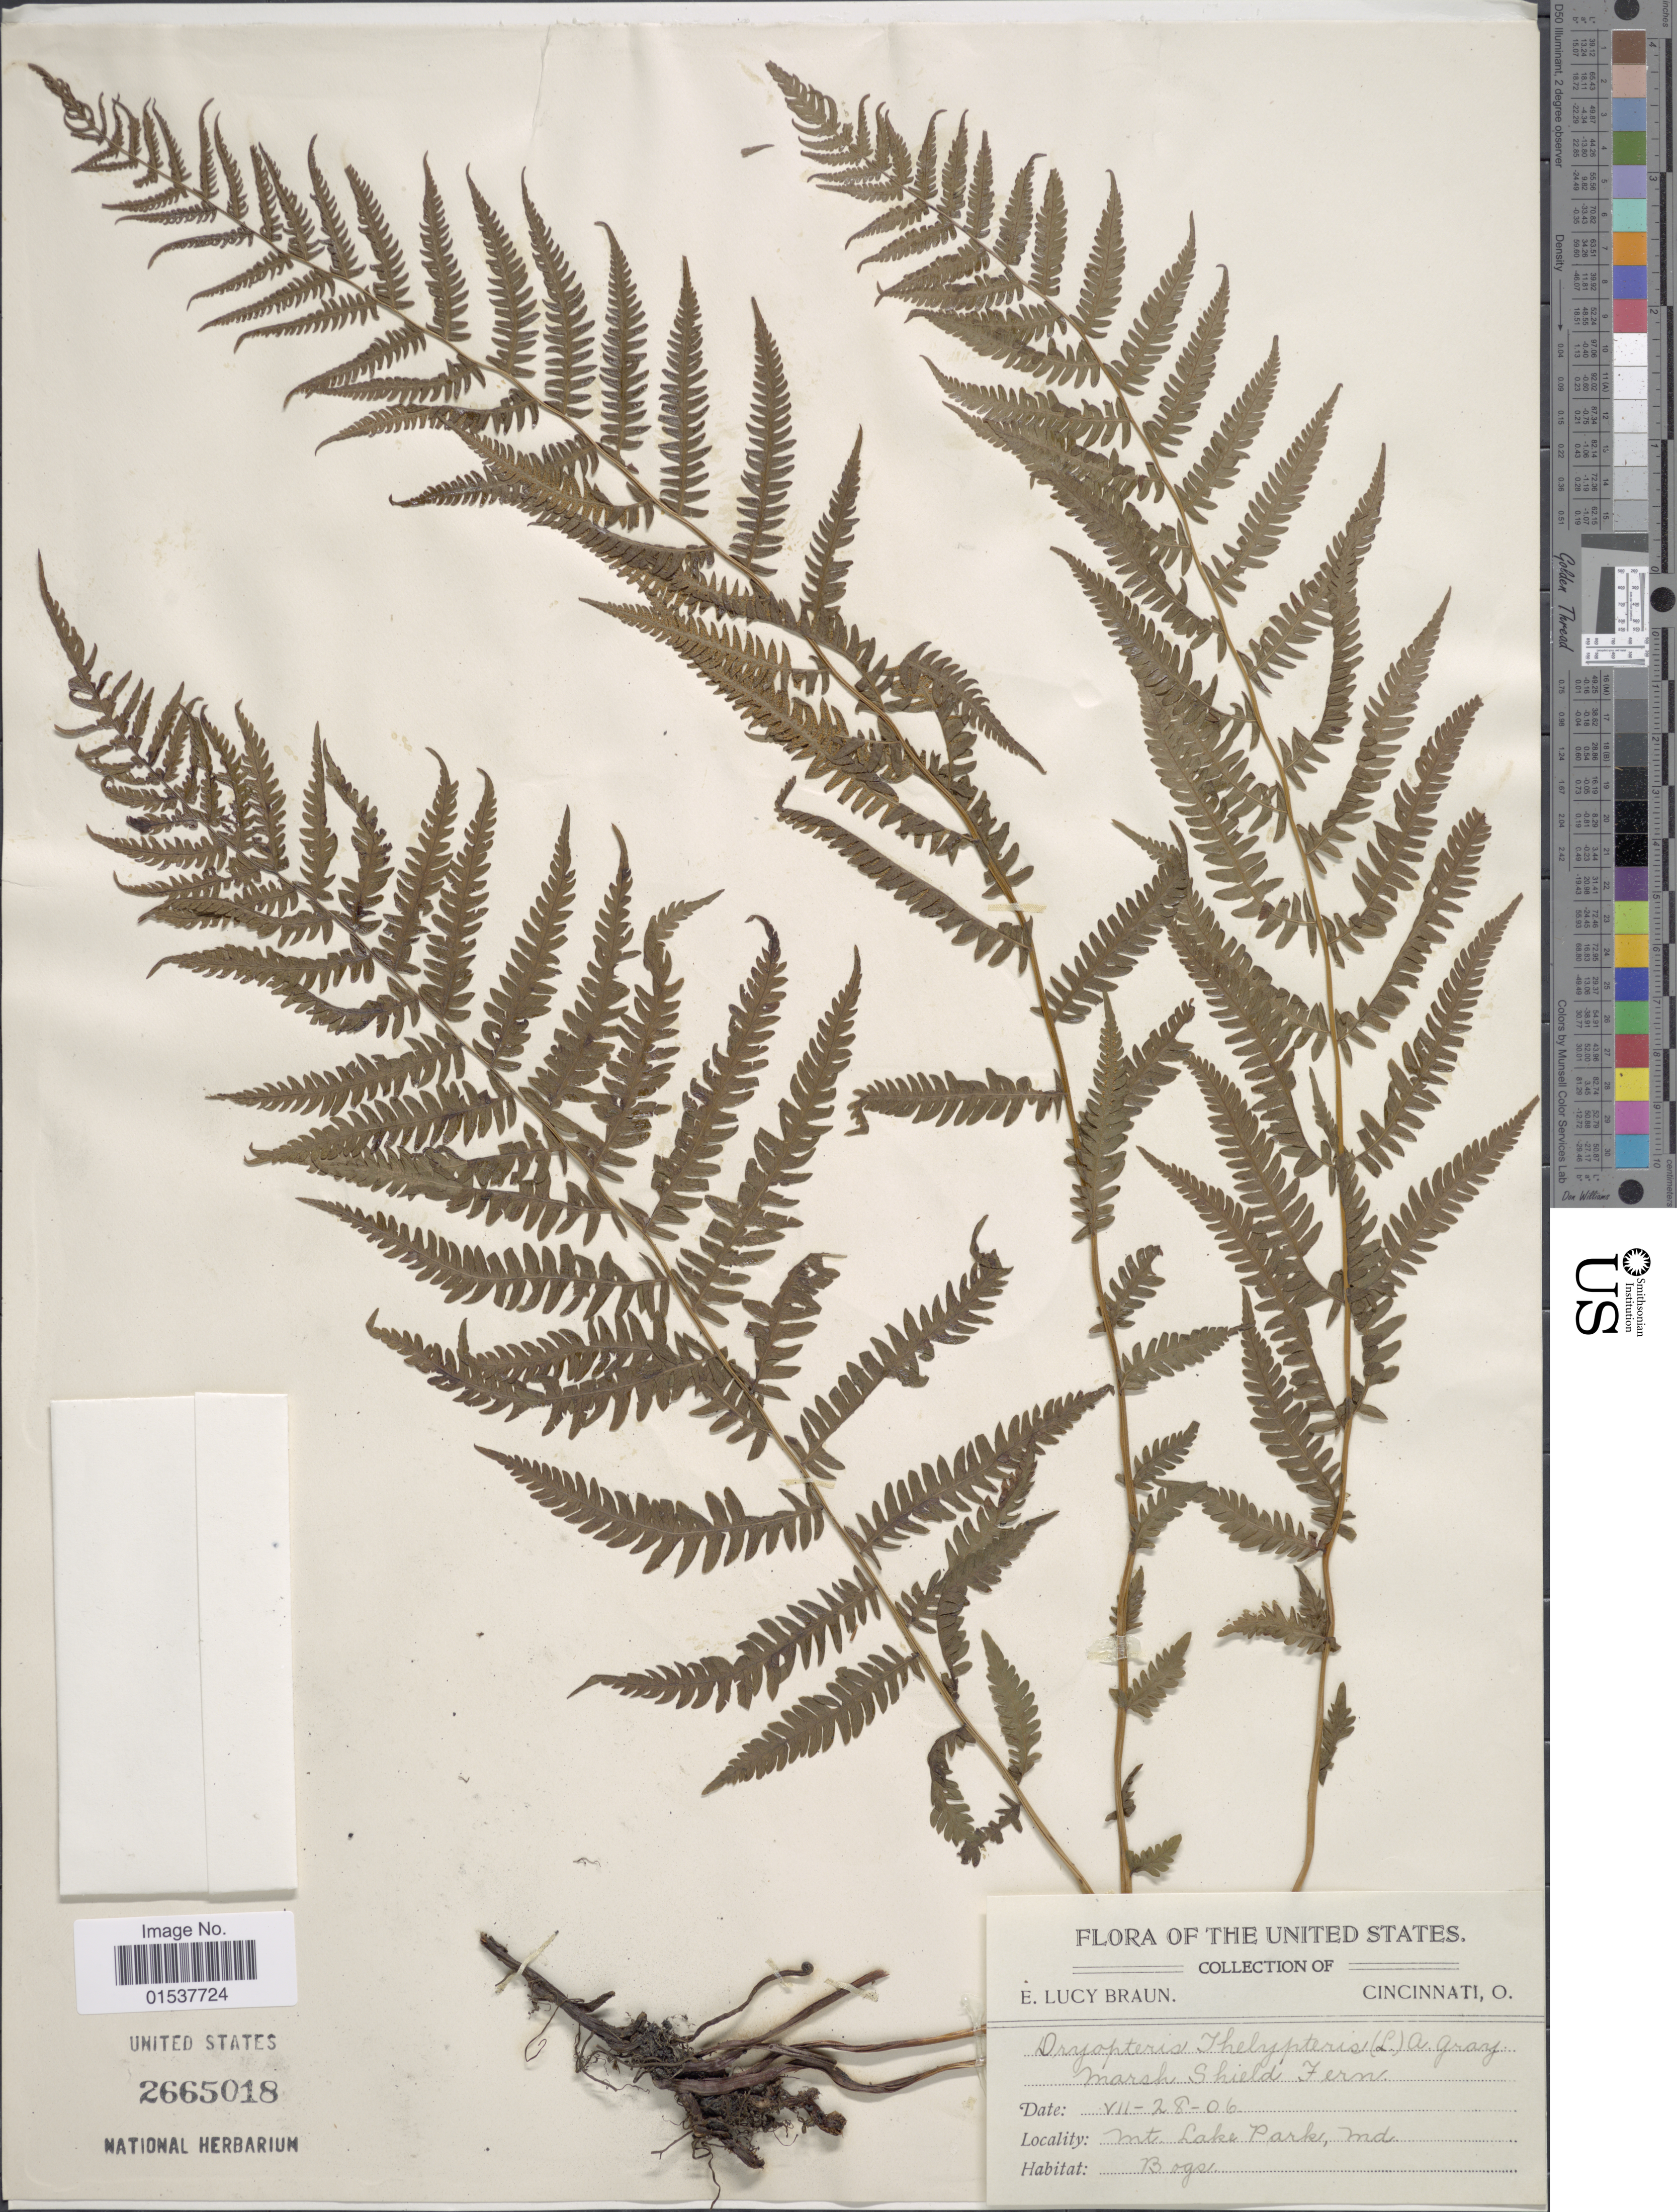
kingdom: Plantae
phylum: Tracheophyta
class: Polypodiopsida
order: Polypodiales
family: Thelypteridaceae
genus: Parathelypteris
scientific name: Parathelypteris noveboracensis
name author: (L.) Ching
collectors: E. L. Braun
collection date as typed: Transcribed d/m/y: 28/7/6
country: United States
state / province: Maryland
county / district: Garrett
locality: Mt. Lake Park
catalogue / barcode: US 2665018